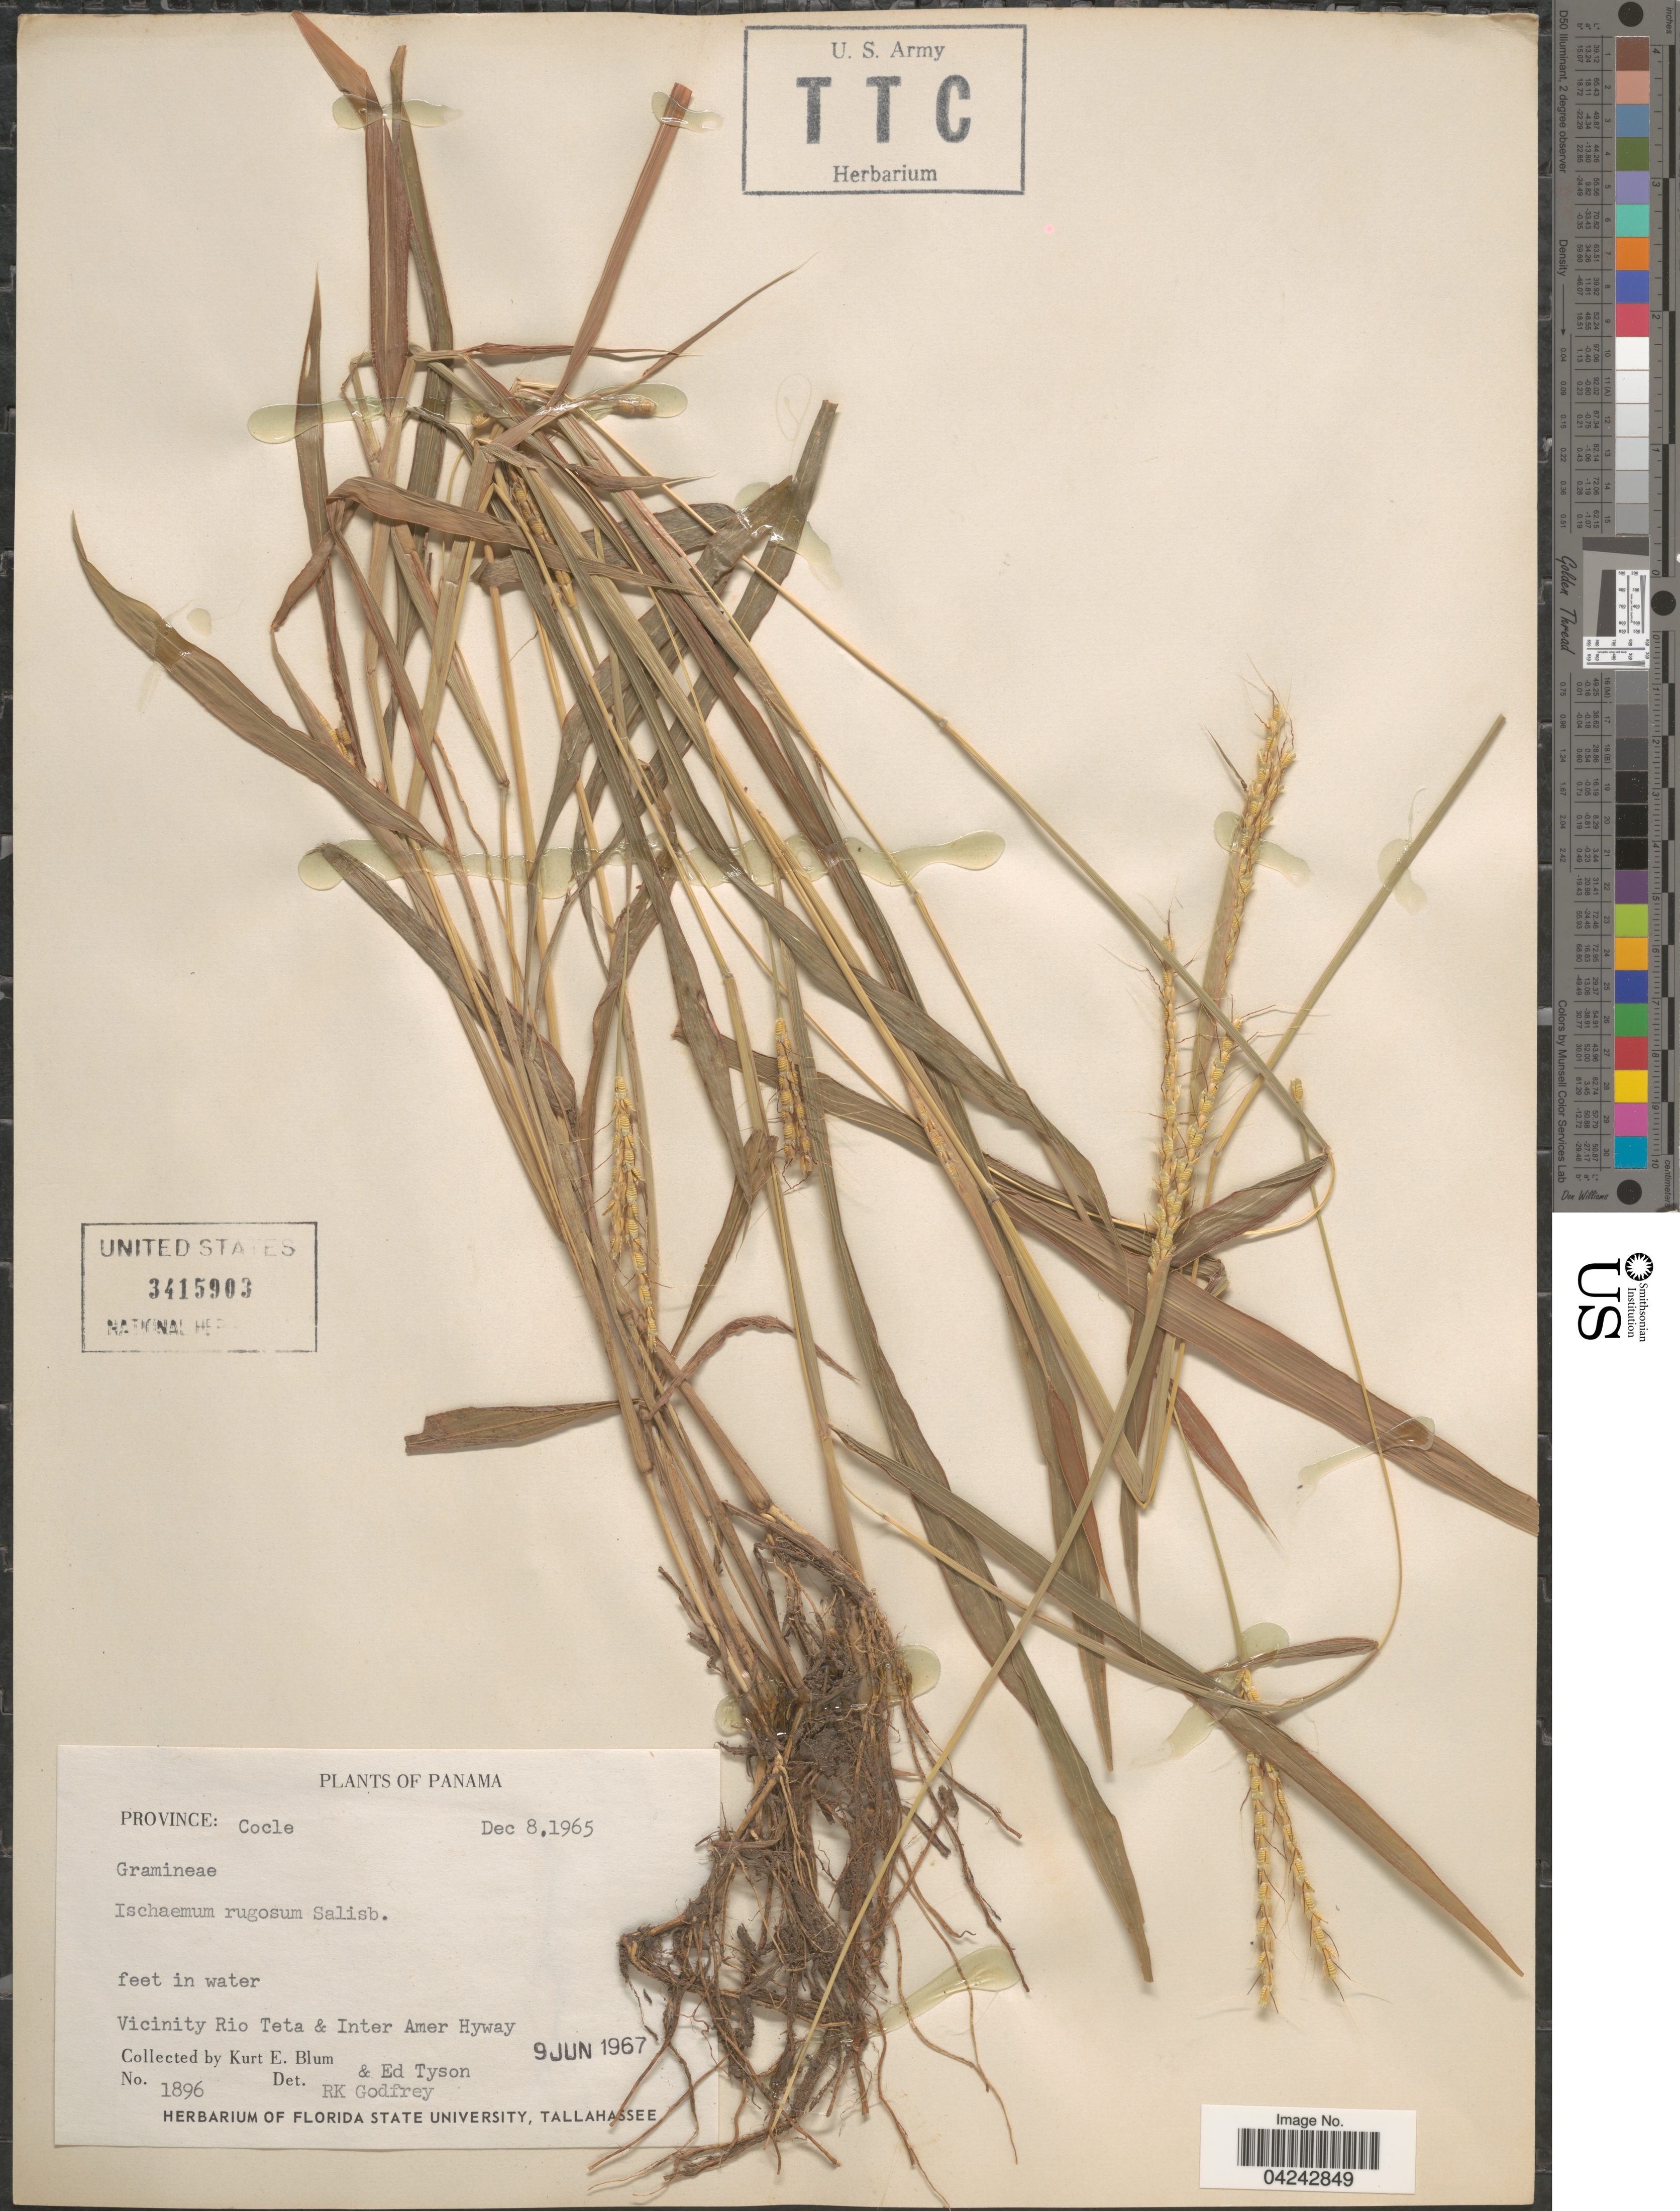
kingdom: Plantae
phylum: Tracheophyta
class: Liliopsida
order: Poales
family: Poaceae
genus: Ischaemum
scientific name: Ischaemum rugosum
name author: Salisb.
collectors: K. E. Blum & E. Tyson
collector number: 1896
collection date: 1965-12-08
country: Panama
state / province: Cocle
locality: Vicinity Rio Teta & Inter Amer Hyway.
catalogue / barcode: US 3415903